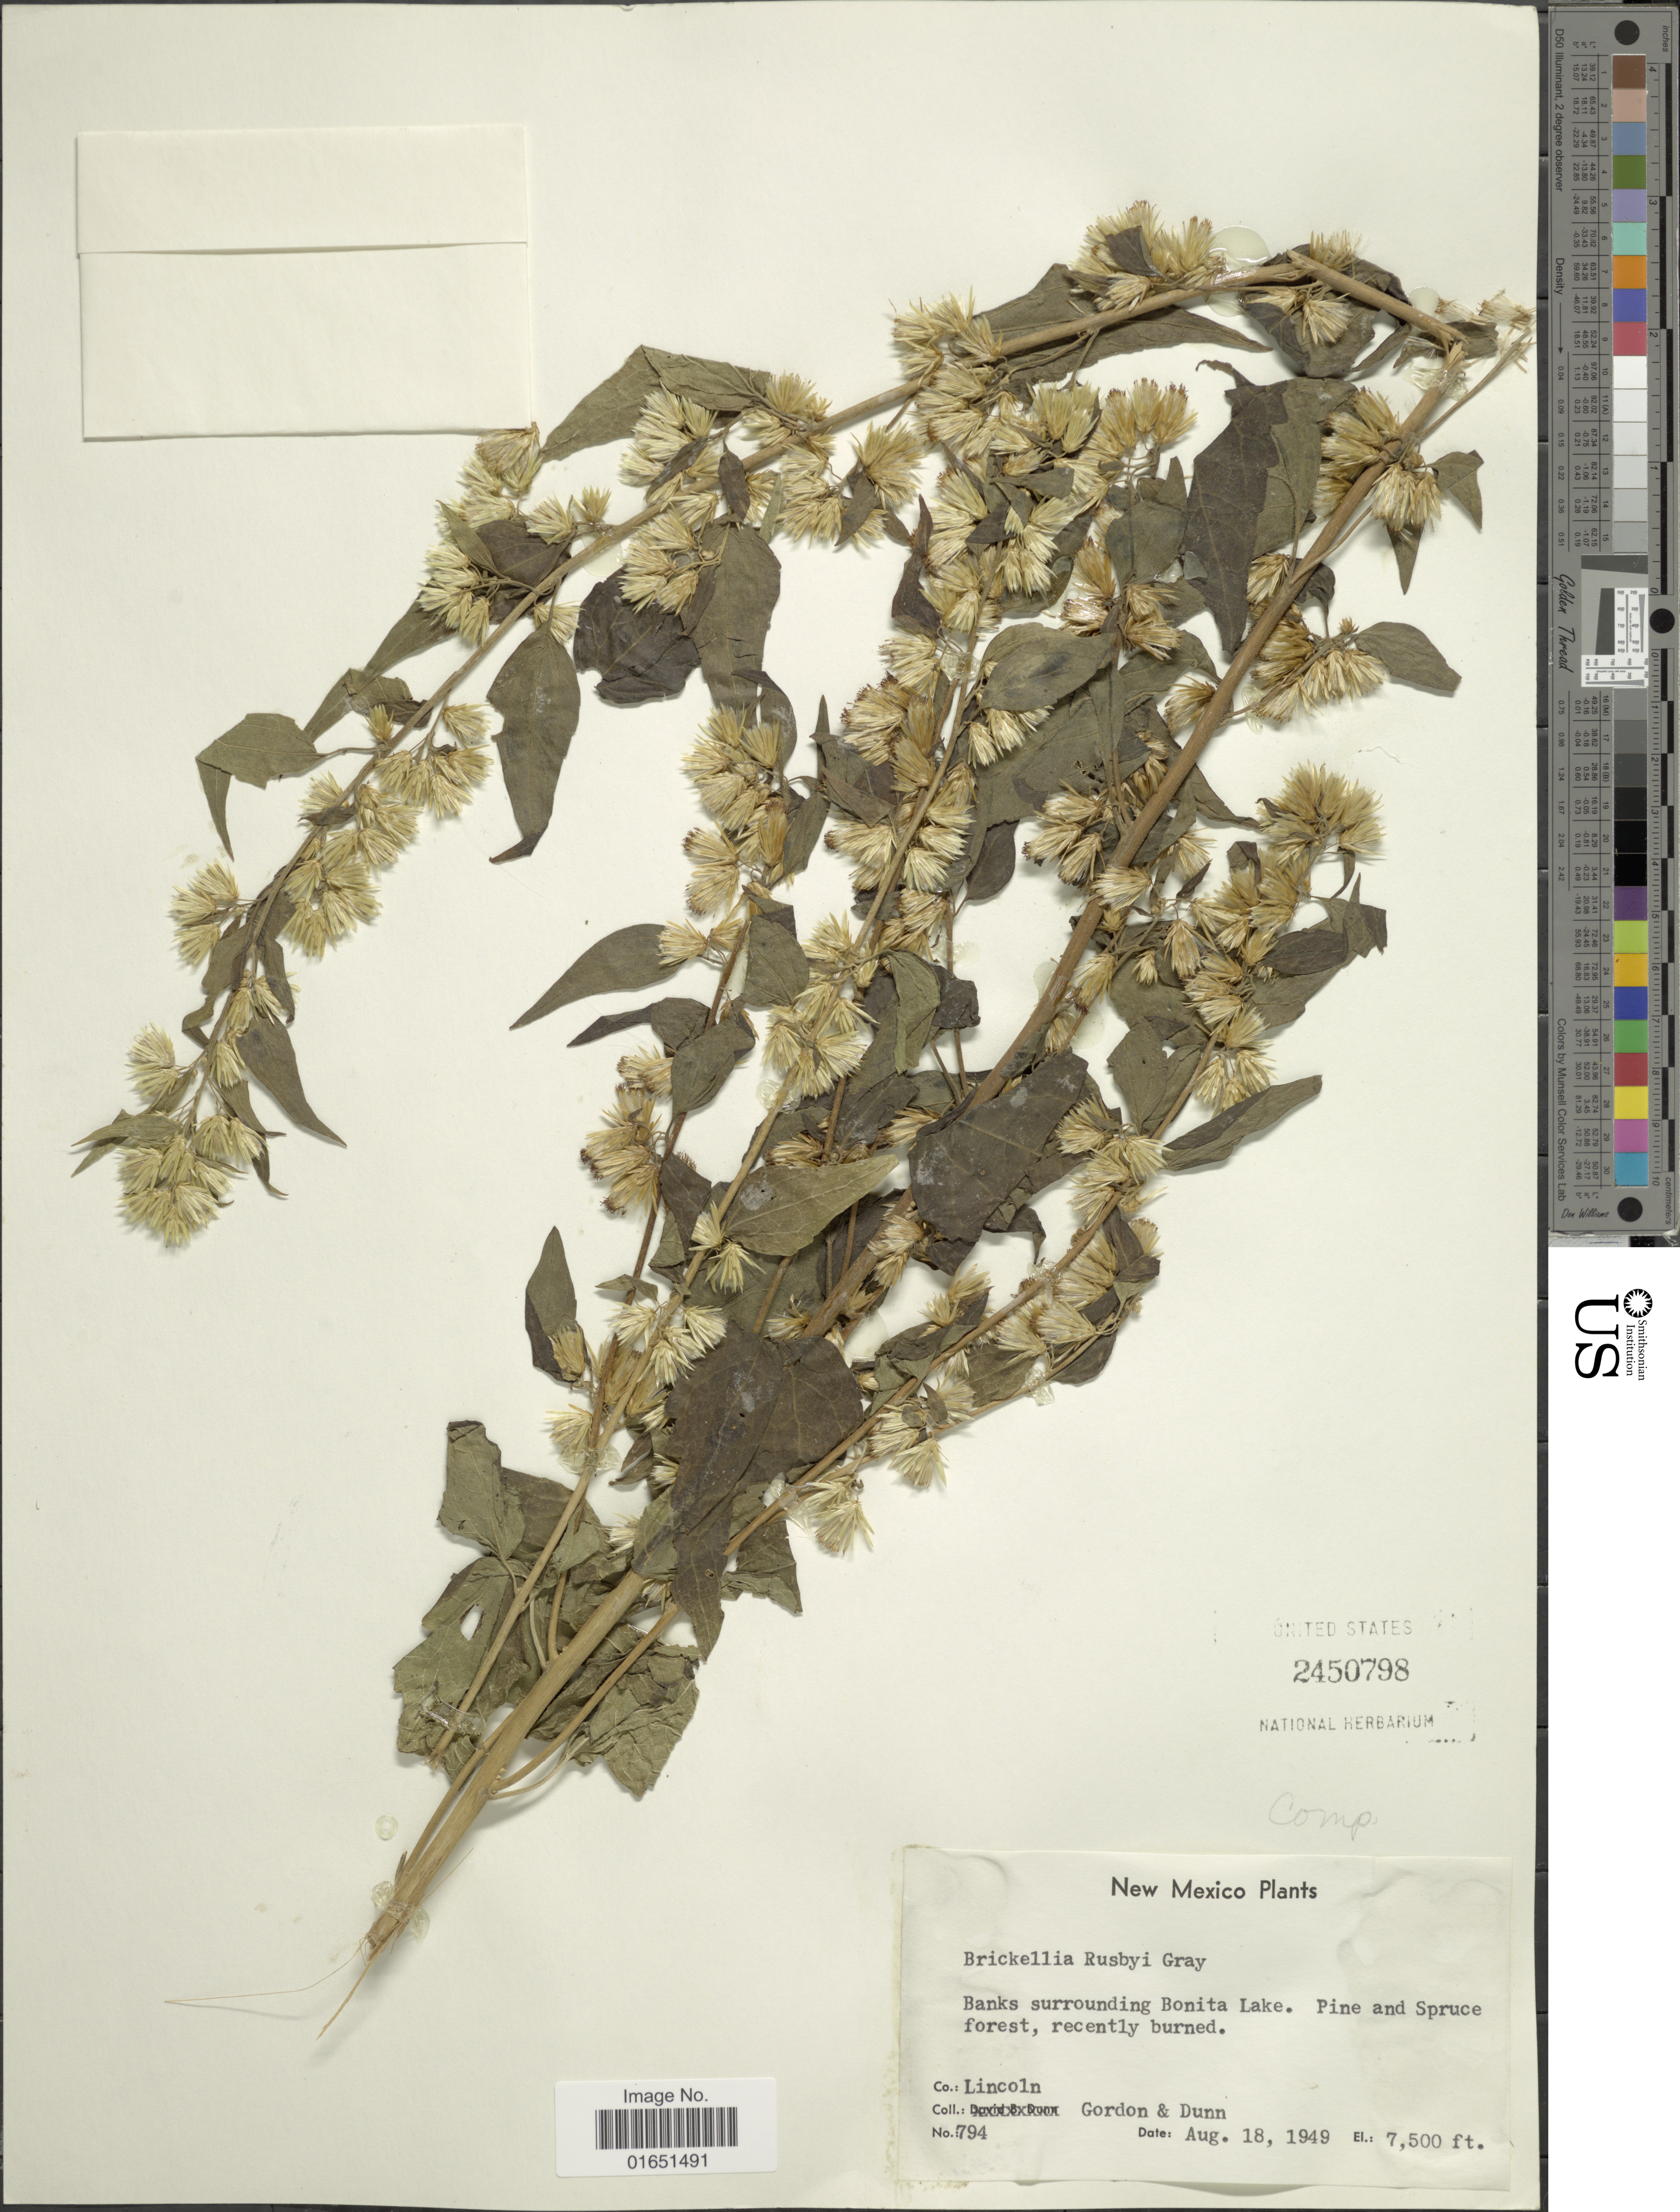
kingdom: Plantae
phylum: Tracheophyta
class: Magnoliopsida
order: Asterales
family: Asteraceae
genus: Brickellia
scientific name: Brickellia rusbyi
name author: A. Gray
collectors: -. Gordon & Dunn, --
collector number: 794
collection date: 1949-08-18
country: United States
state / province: New Mexico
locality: Banks surrounding Bonita Lake, Co: Lincoln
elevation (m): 2286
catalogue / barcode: US 2450798